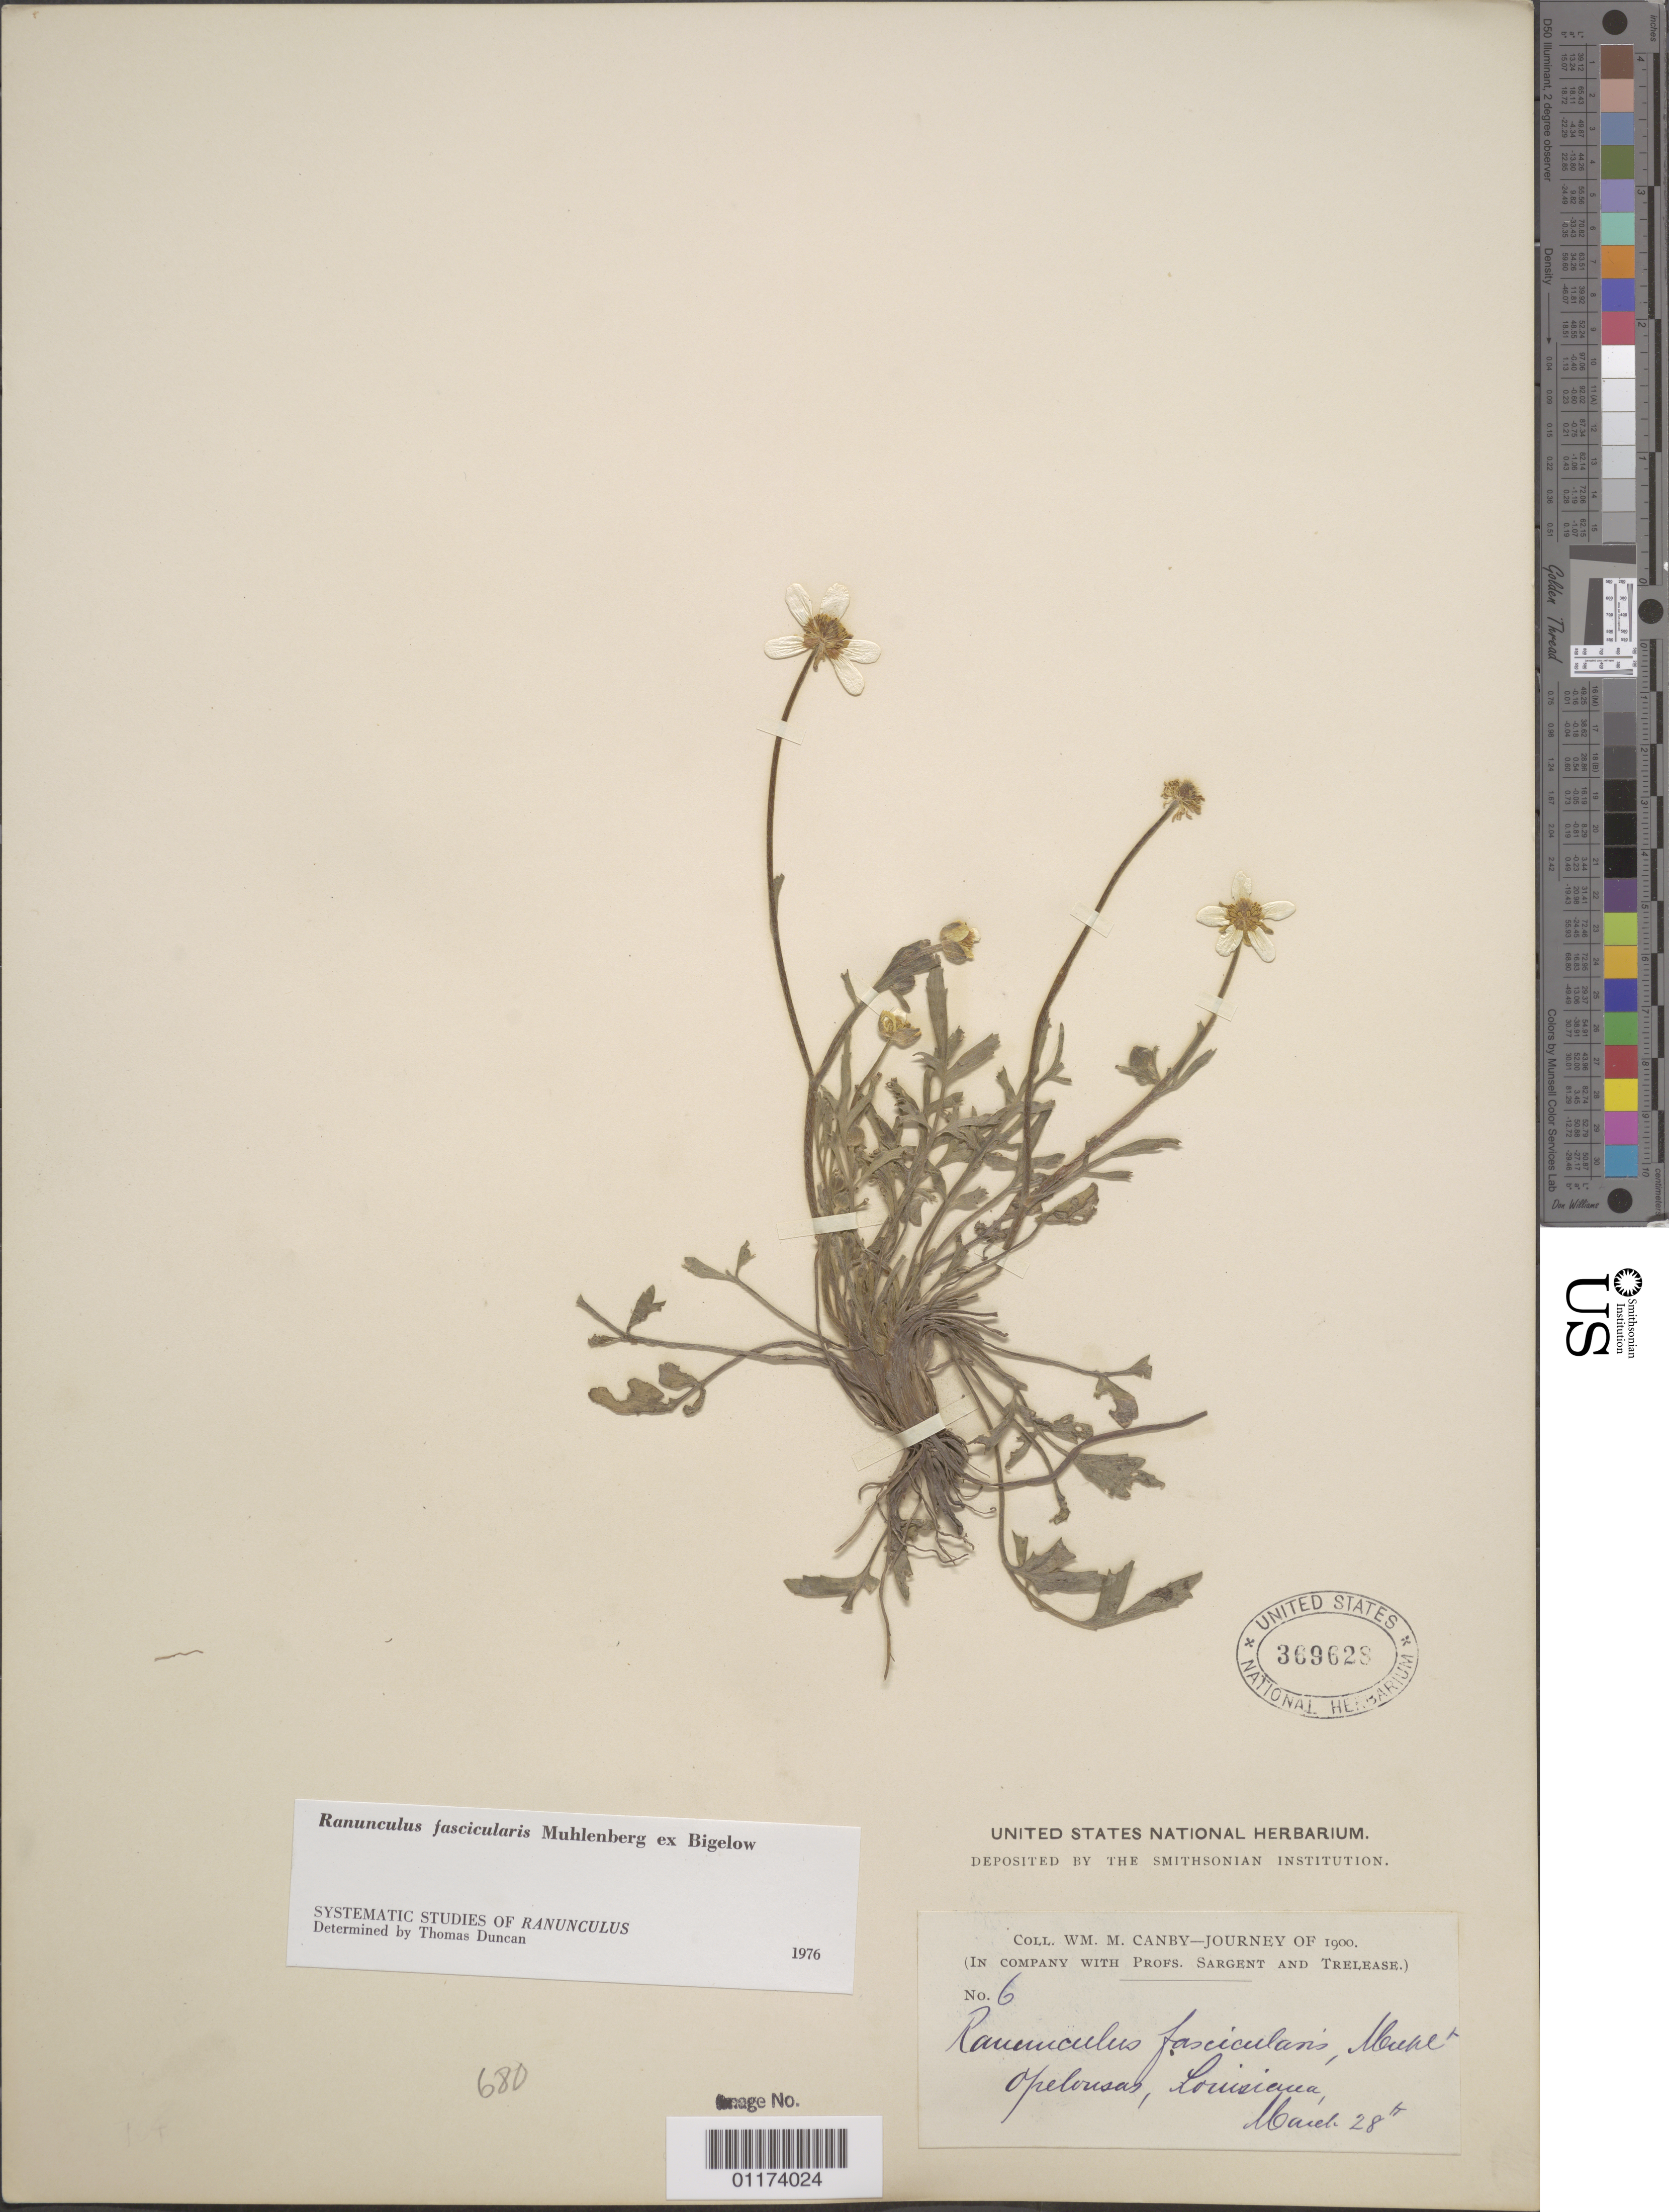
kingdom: Plantae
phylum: Tracheophyta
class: Magnoliopsida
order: Ranunculales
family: Ranunculaceae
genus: Ranunculus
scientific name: Ranunculus fascicularis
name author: Muhl. ex Bigelow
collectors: W. M. Canby, -- Sargent & -- Trelease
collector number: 6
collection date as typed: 28 Mar 1900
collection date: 1900-03-28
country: United States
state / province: Louisiana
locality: Opelousas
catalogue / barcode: US 369628